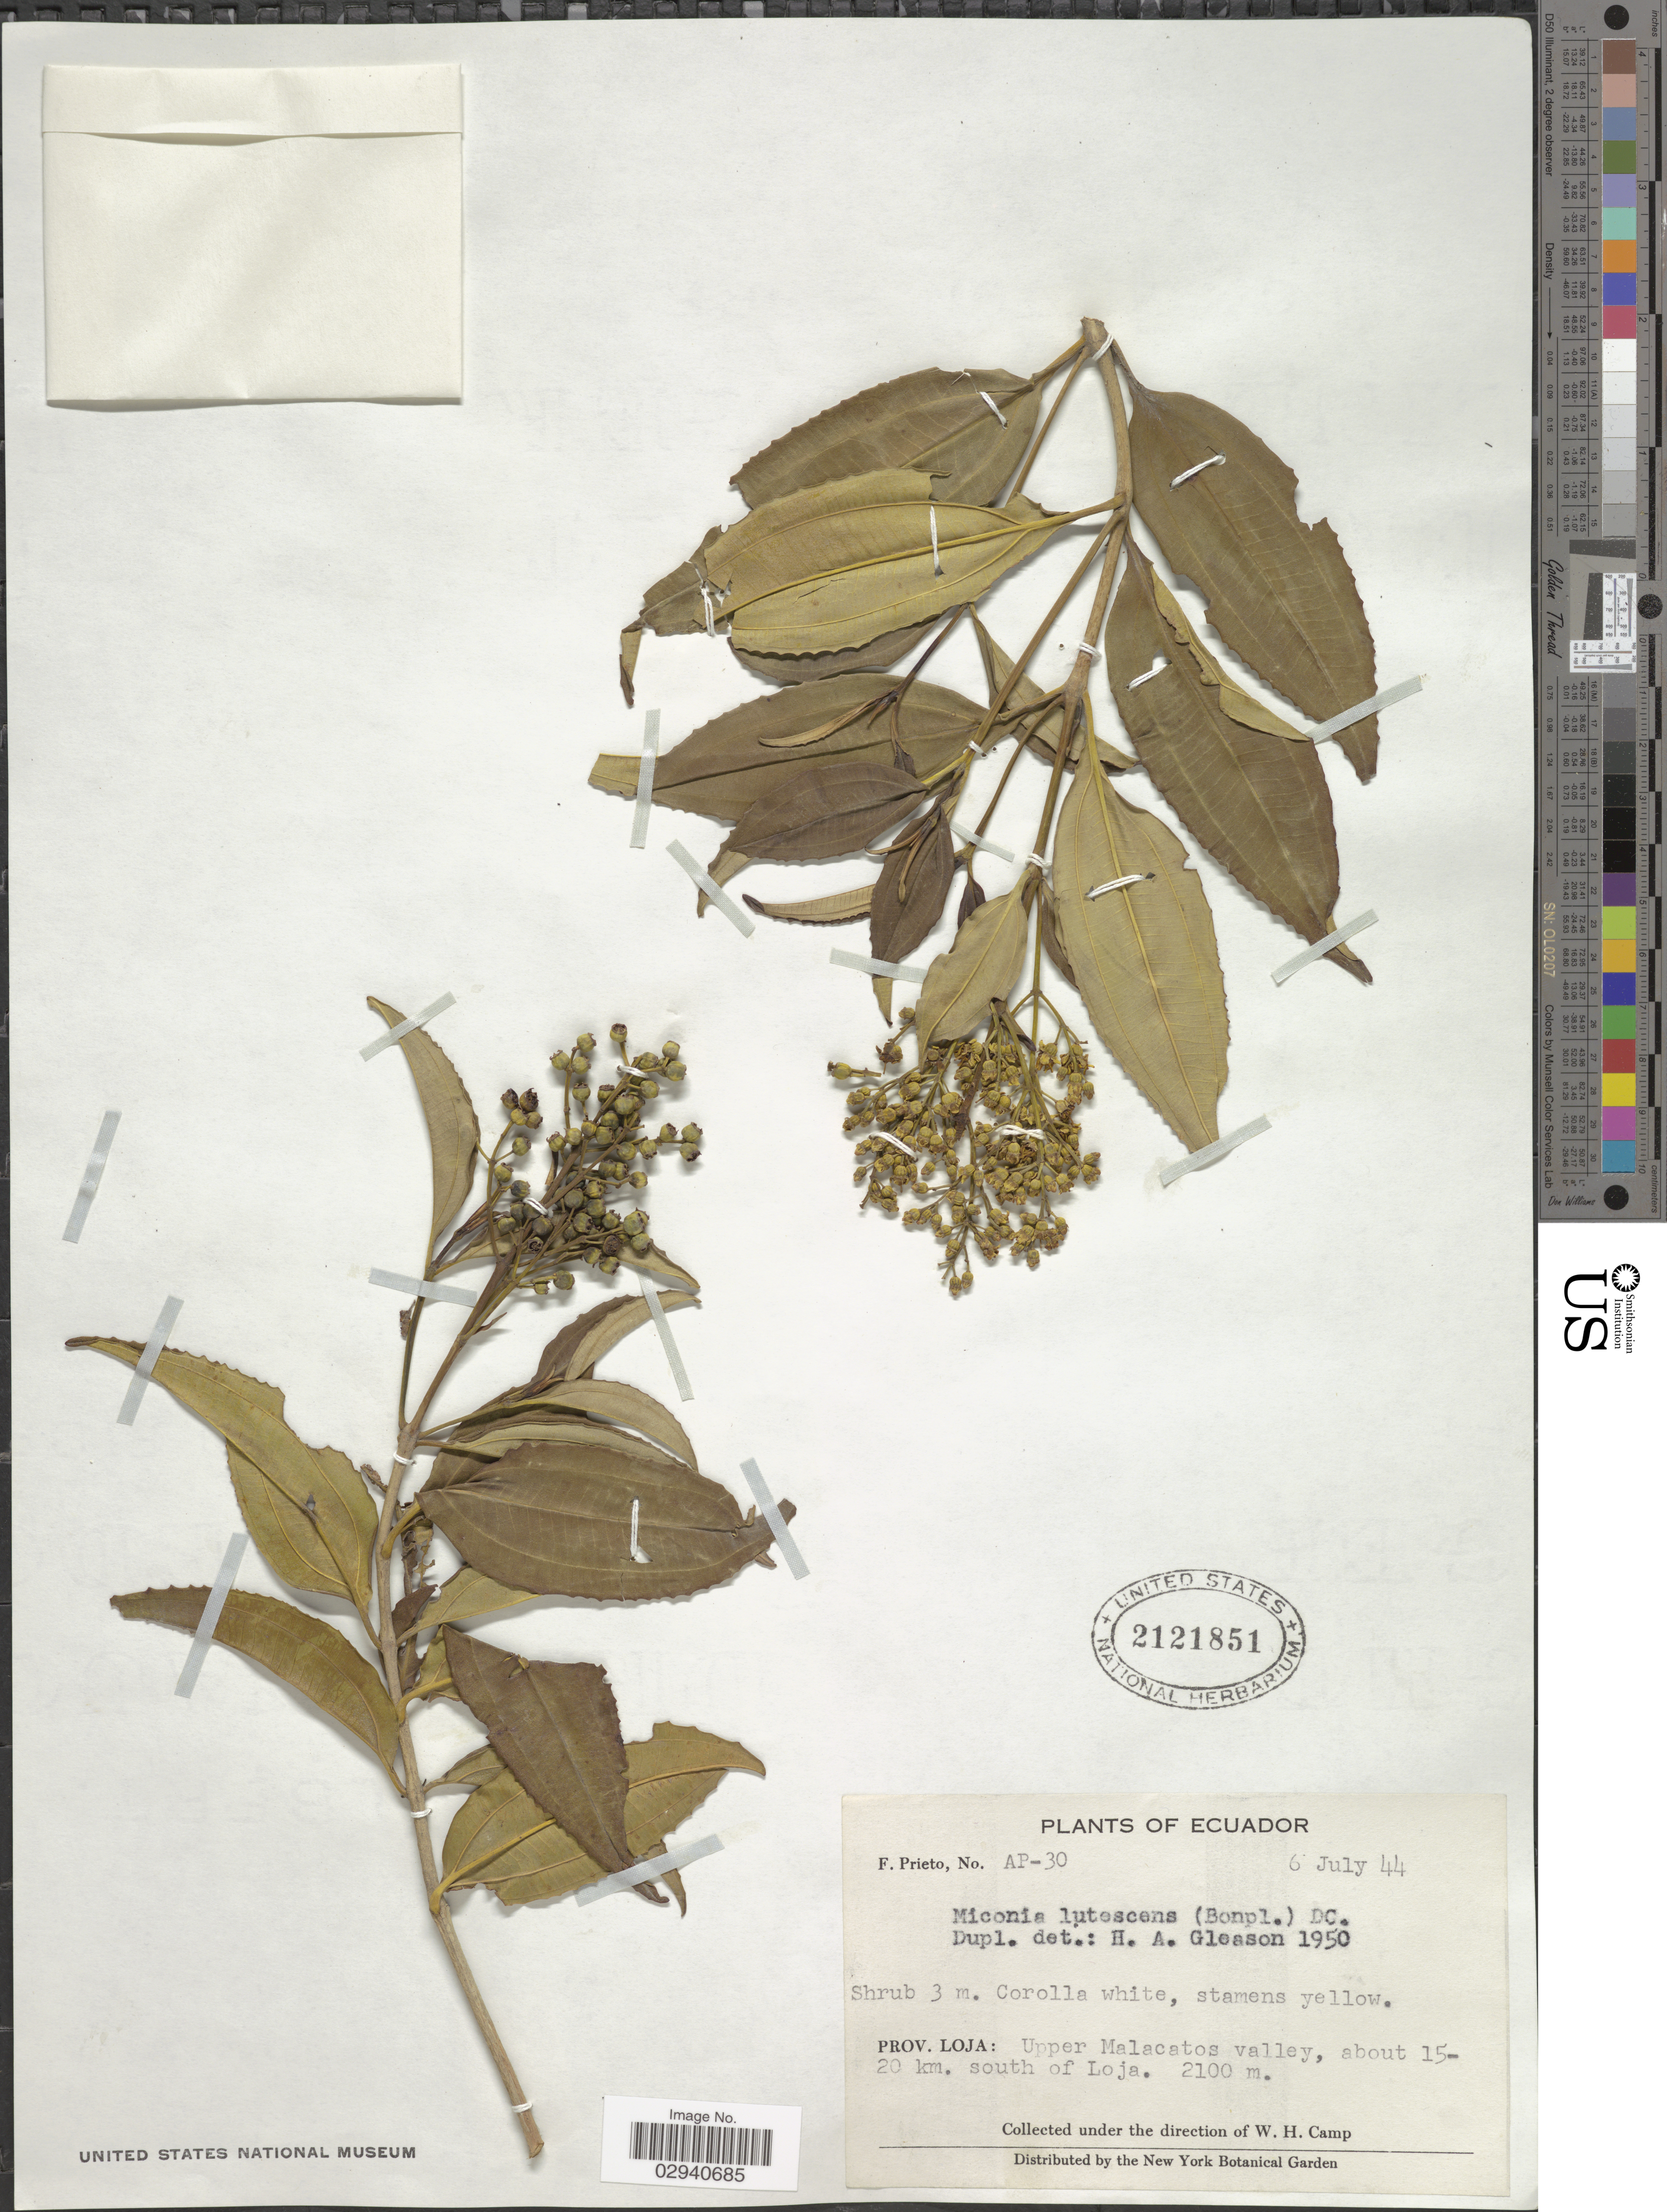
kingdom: Plantae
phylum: Tracheophyta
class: Magnoliopsida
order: Myrtales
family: Melastomataceae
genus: Miconia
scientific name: Miconia lutescens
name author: (Bonpl.) DC.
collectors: F. Prieto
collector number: AP-30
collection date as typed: Transcribed d/m/y: 6/7/44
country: Ecuador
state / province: Loja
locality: Upper Malacatos valley, about 15-20 km. south of Loja.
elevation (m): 2100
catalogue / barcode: US 2121851